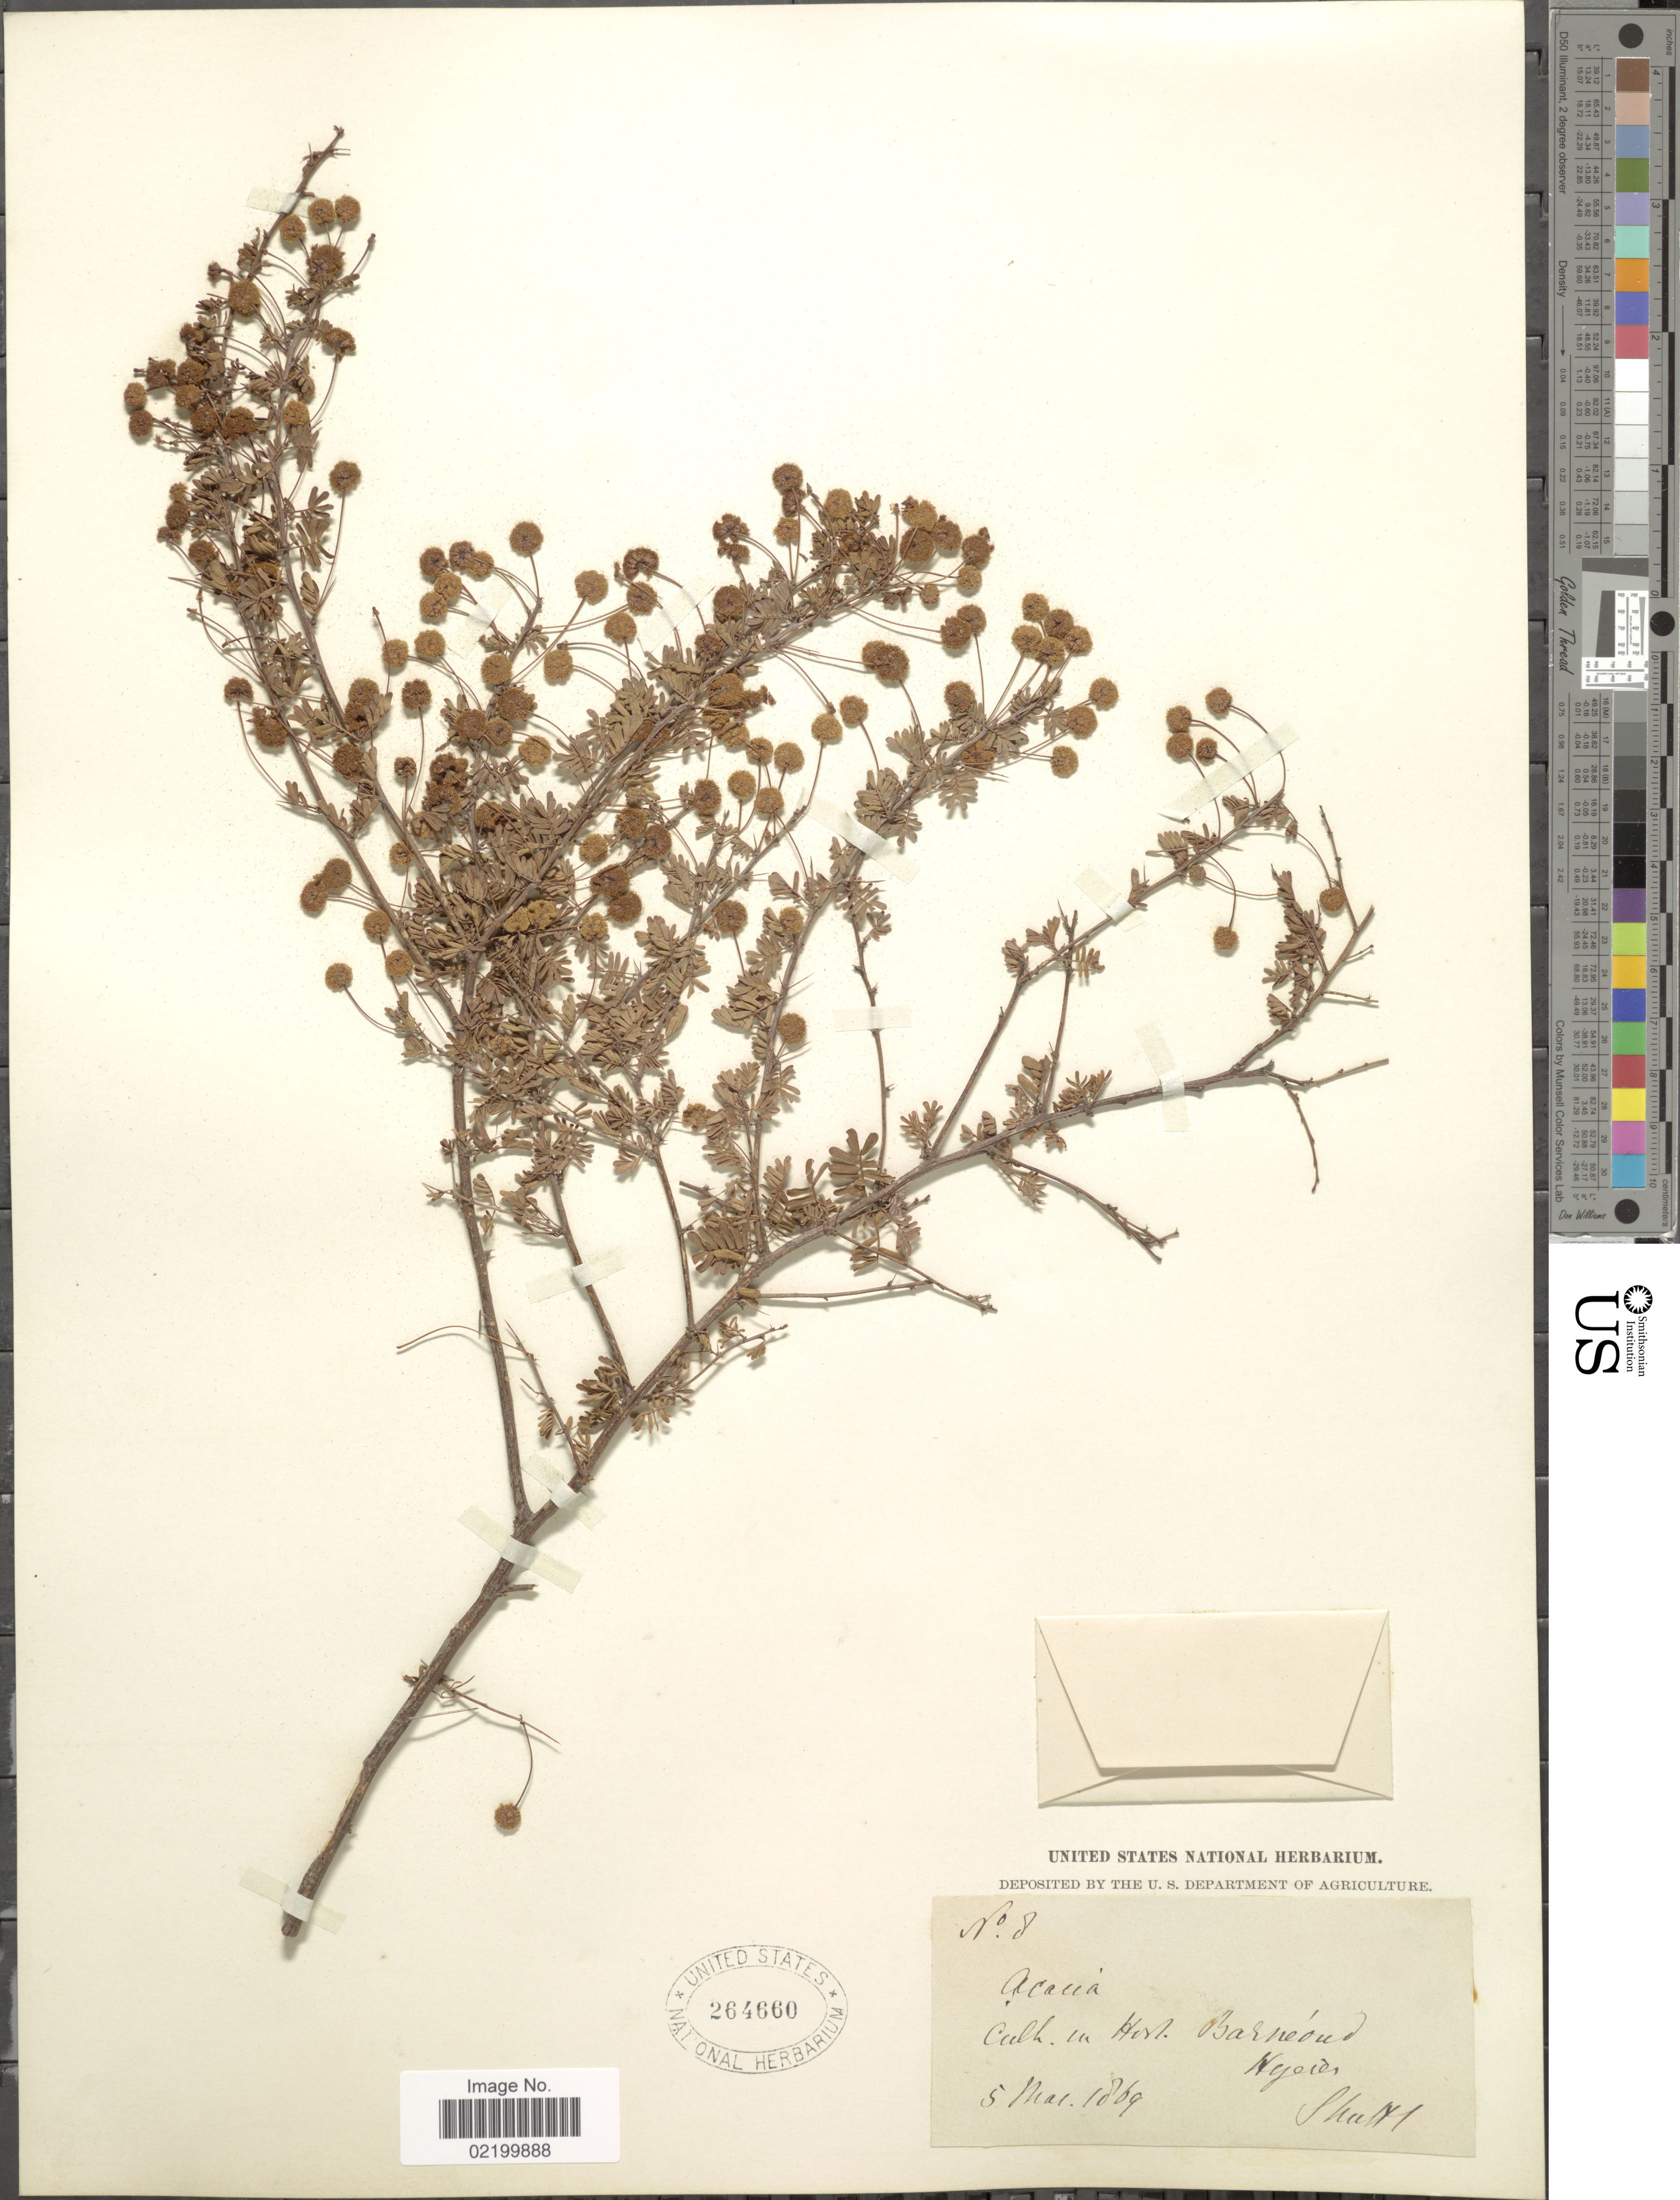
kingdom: Plantae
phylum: Tracheophyta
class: Magnoliopsida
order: Fabales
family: Fabaceae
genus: Acacia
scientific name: Acacia sp.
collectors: Schott, --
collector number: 8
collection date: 1869-03-05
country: France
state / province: Provence-Alpes-Côte d'Azur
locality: Cult. in Hort. Barneoud, Hyères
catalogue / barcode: US 264660